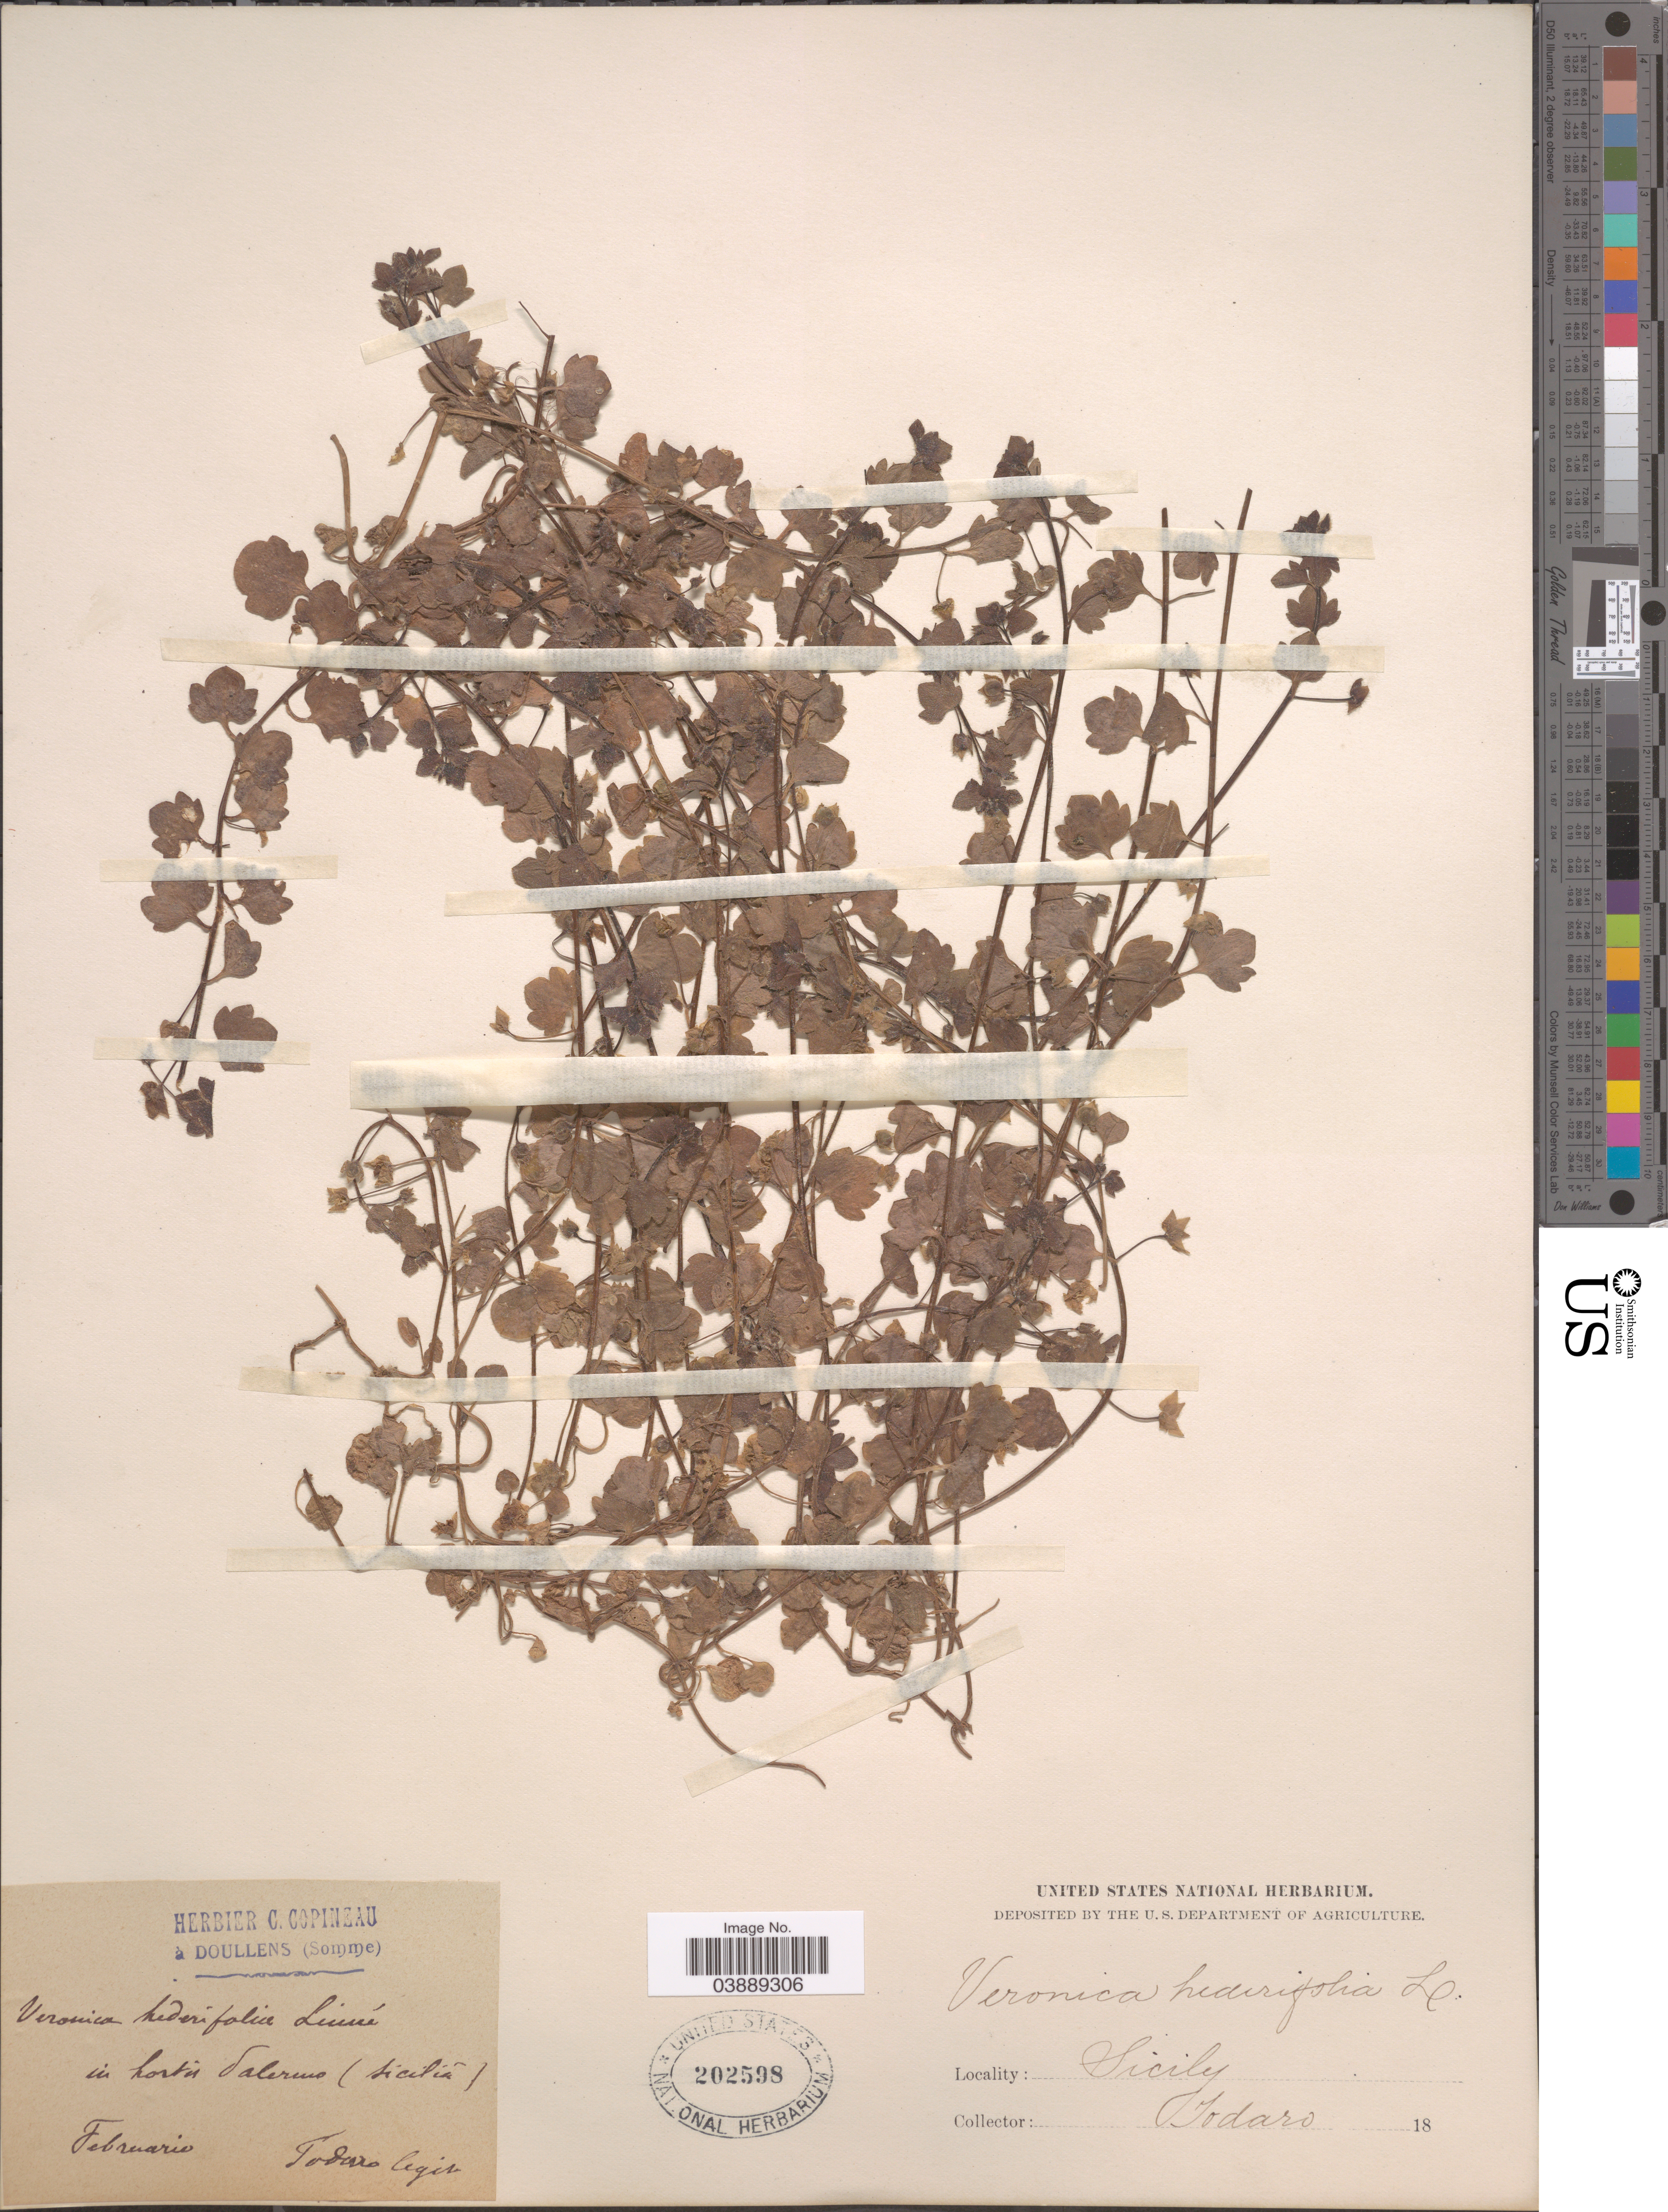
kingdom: Plantae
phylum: Tracheophyta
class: Magnoliopsida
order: Lamiales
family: Plantaginaceae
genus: Veronica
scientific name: Veronica hederifolia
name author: L.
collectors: Todaro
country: Italy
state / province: Siciliana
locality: In hortis Valermo (Siciliá). Sicily.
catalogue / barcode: US 202598